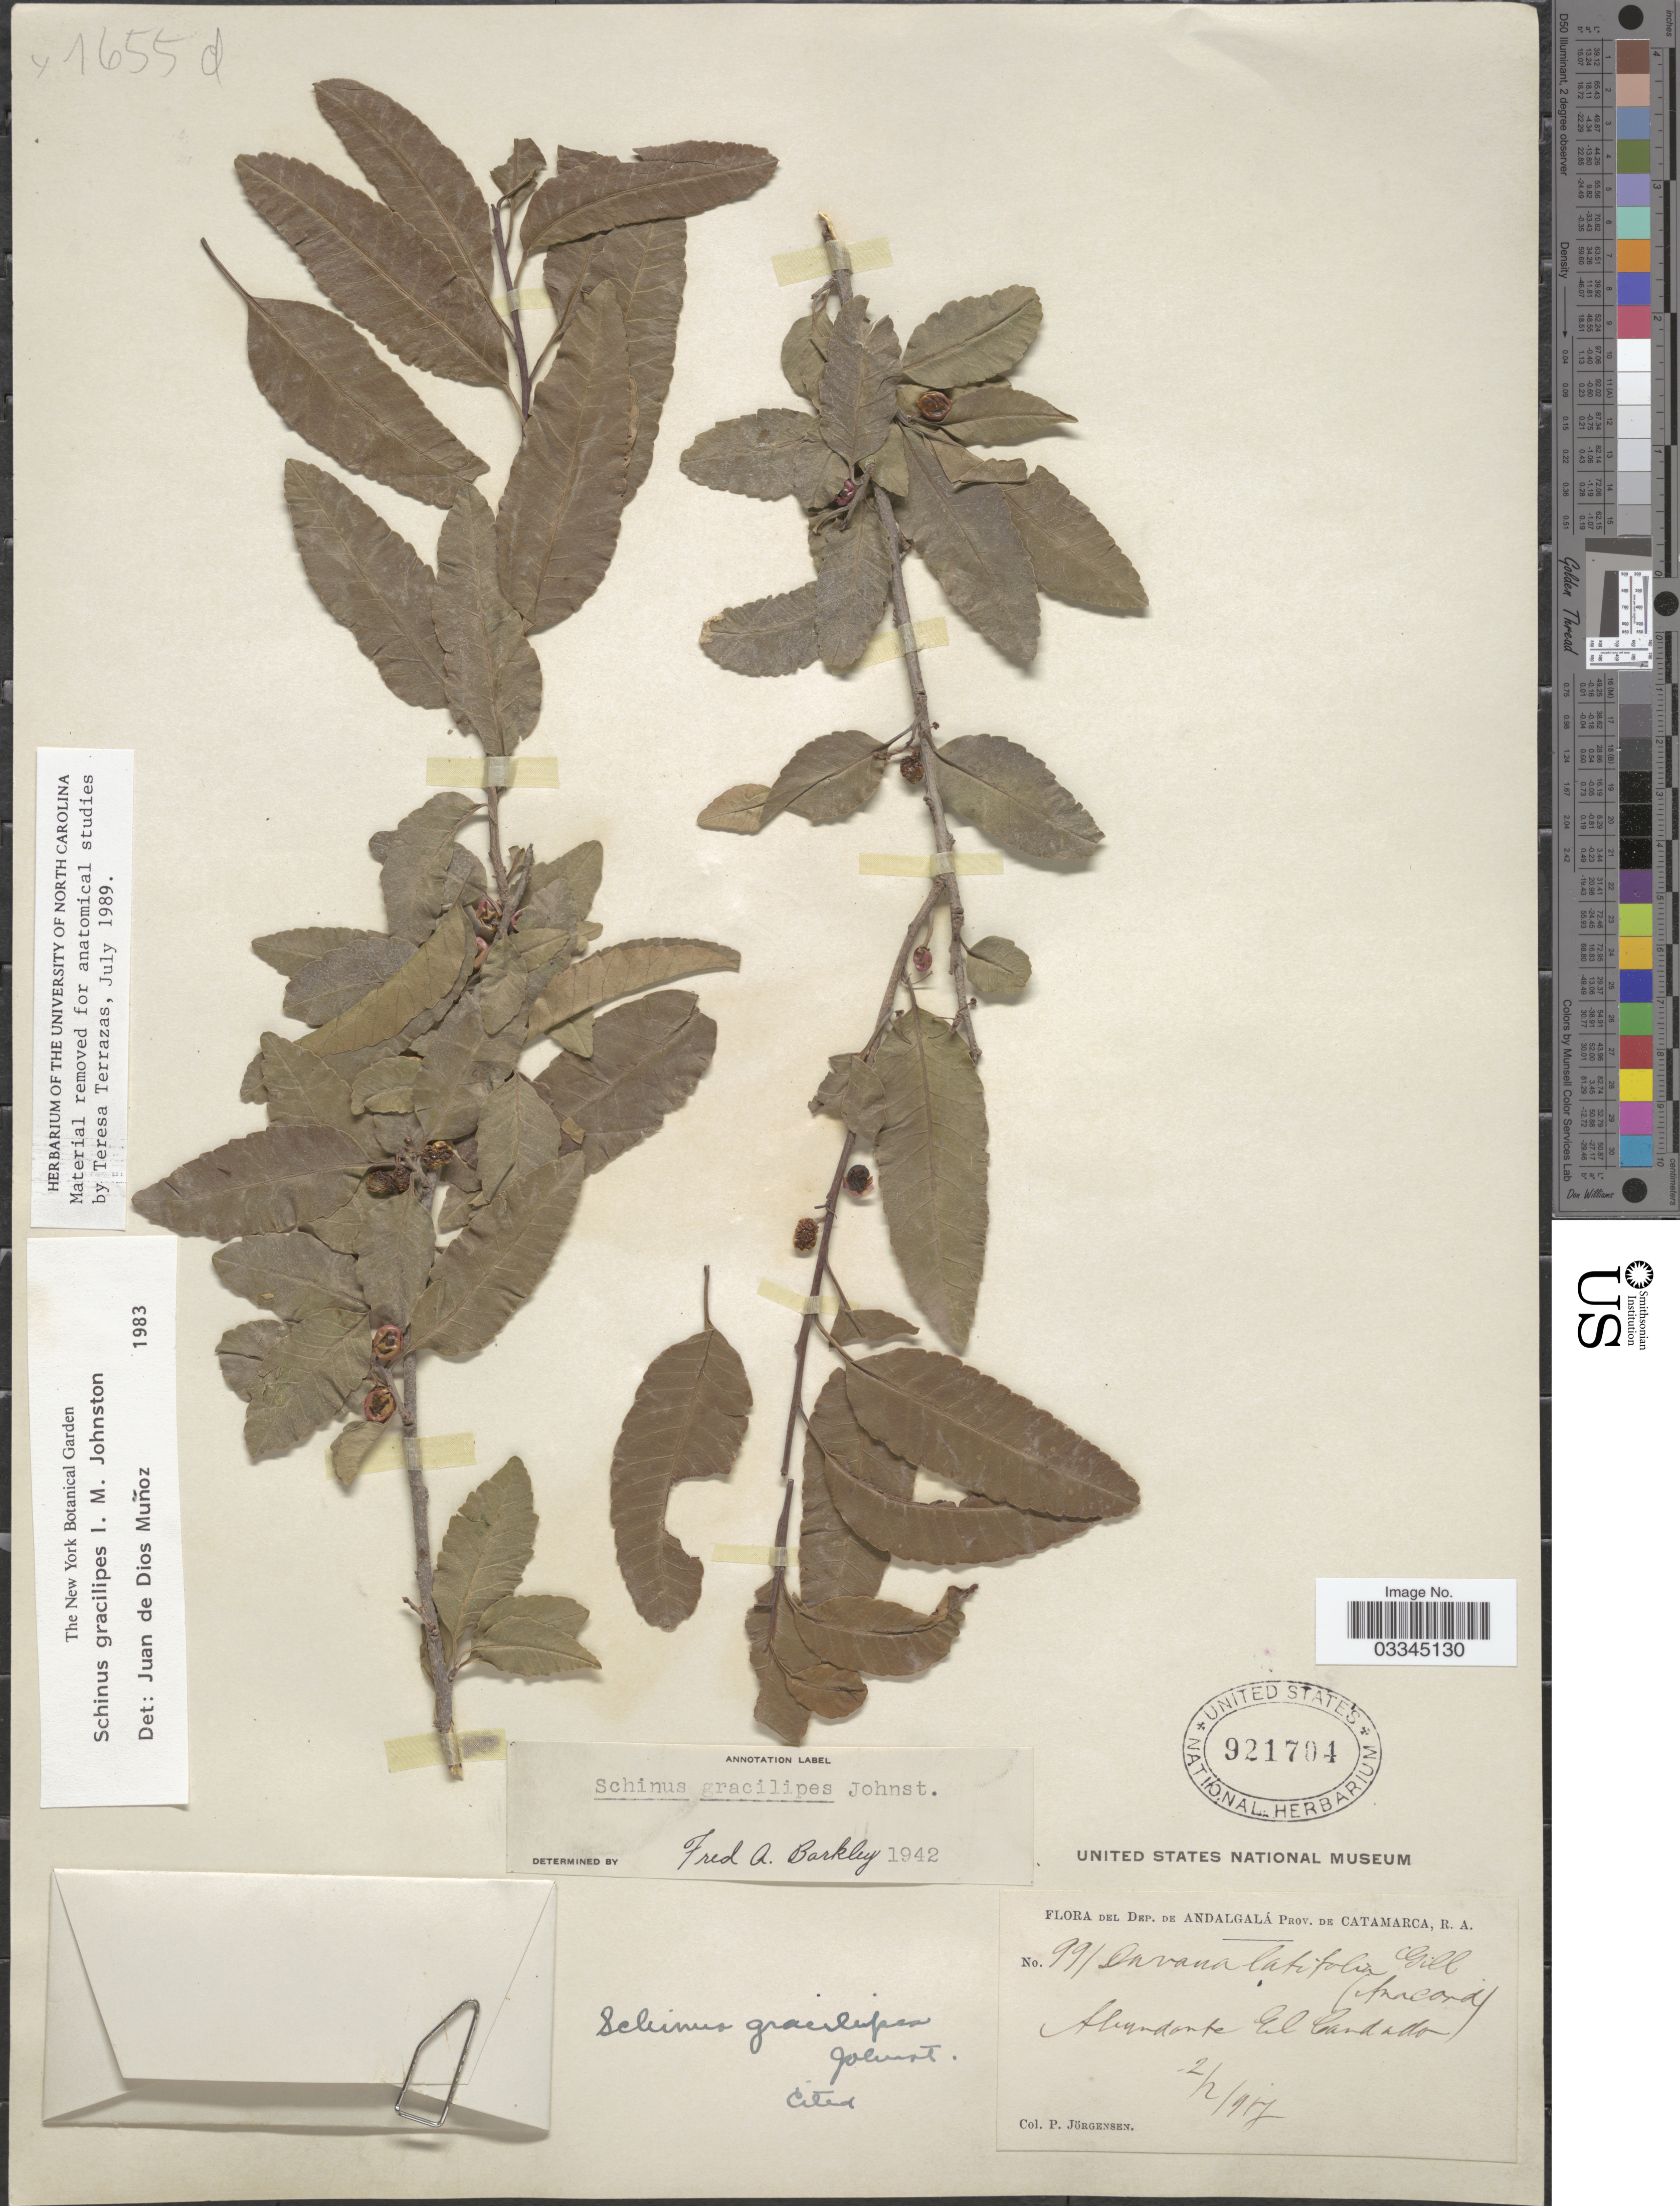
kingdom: Plantae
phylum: Tracheophyta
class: Magnoliopsida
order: Sapindales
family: Anacardiaceae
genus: Schinus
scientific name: Schinus gracilipes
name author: I.M. Johnst.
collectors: P. Jörgensen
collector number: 991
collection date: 1917-02-02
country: Argentina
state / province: Catamarca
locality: Dep. de Andalgalá, Abundante El Candado.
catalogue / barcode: US 921704